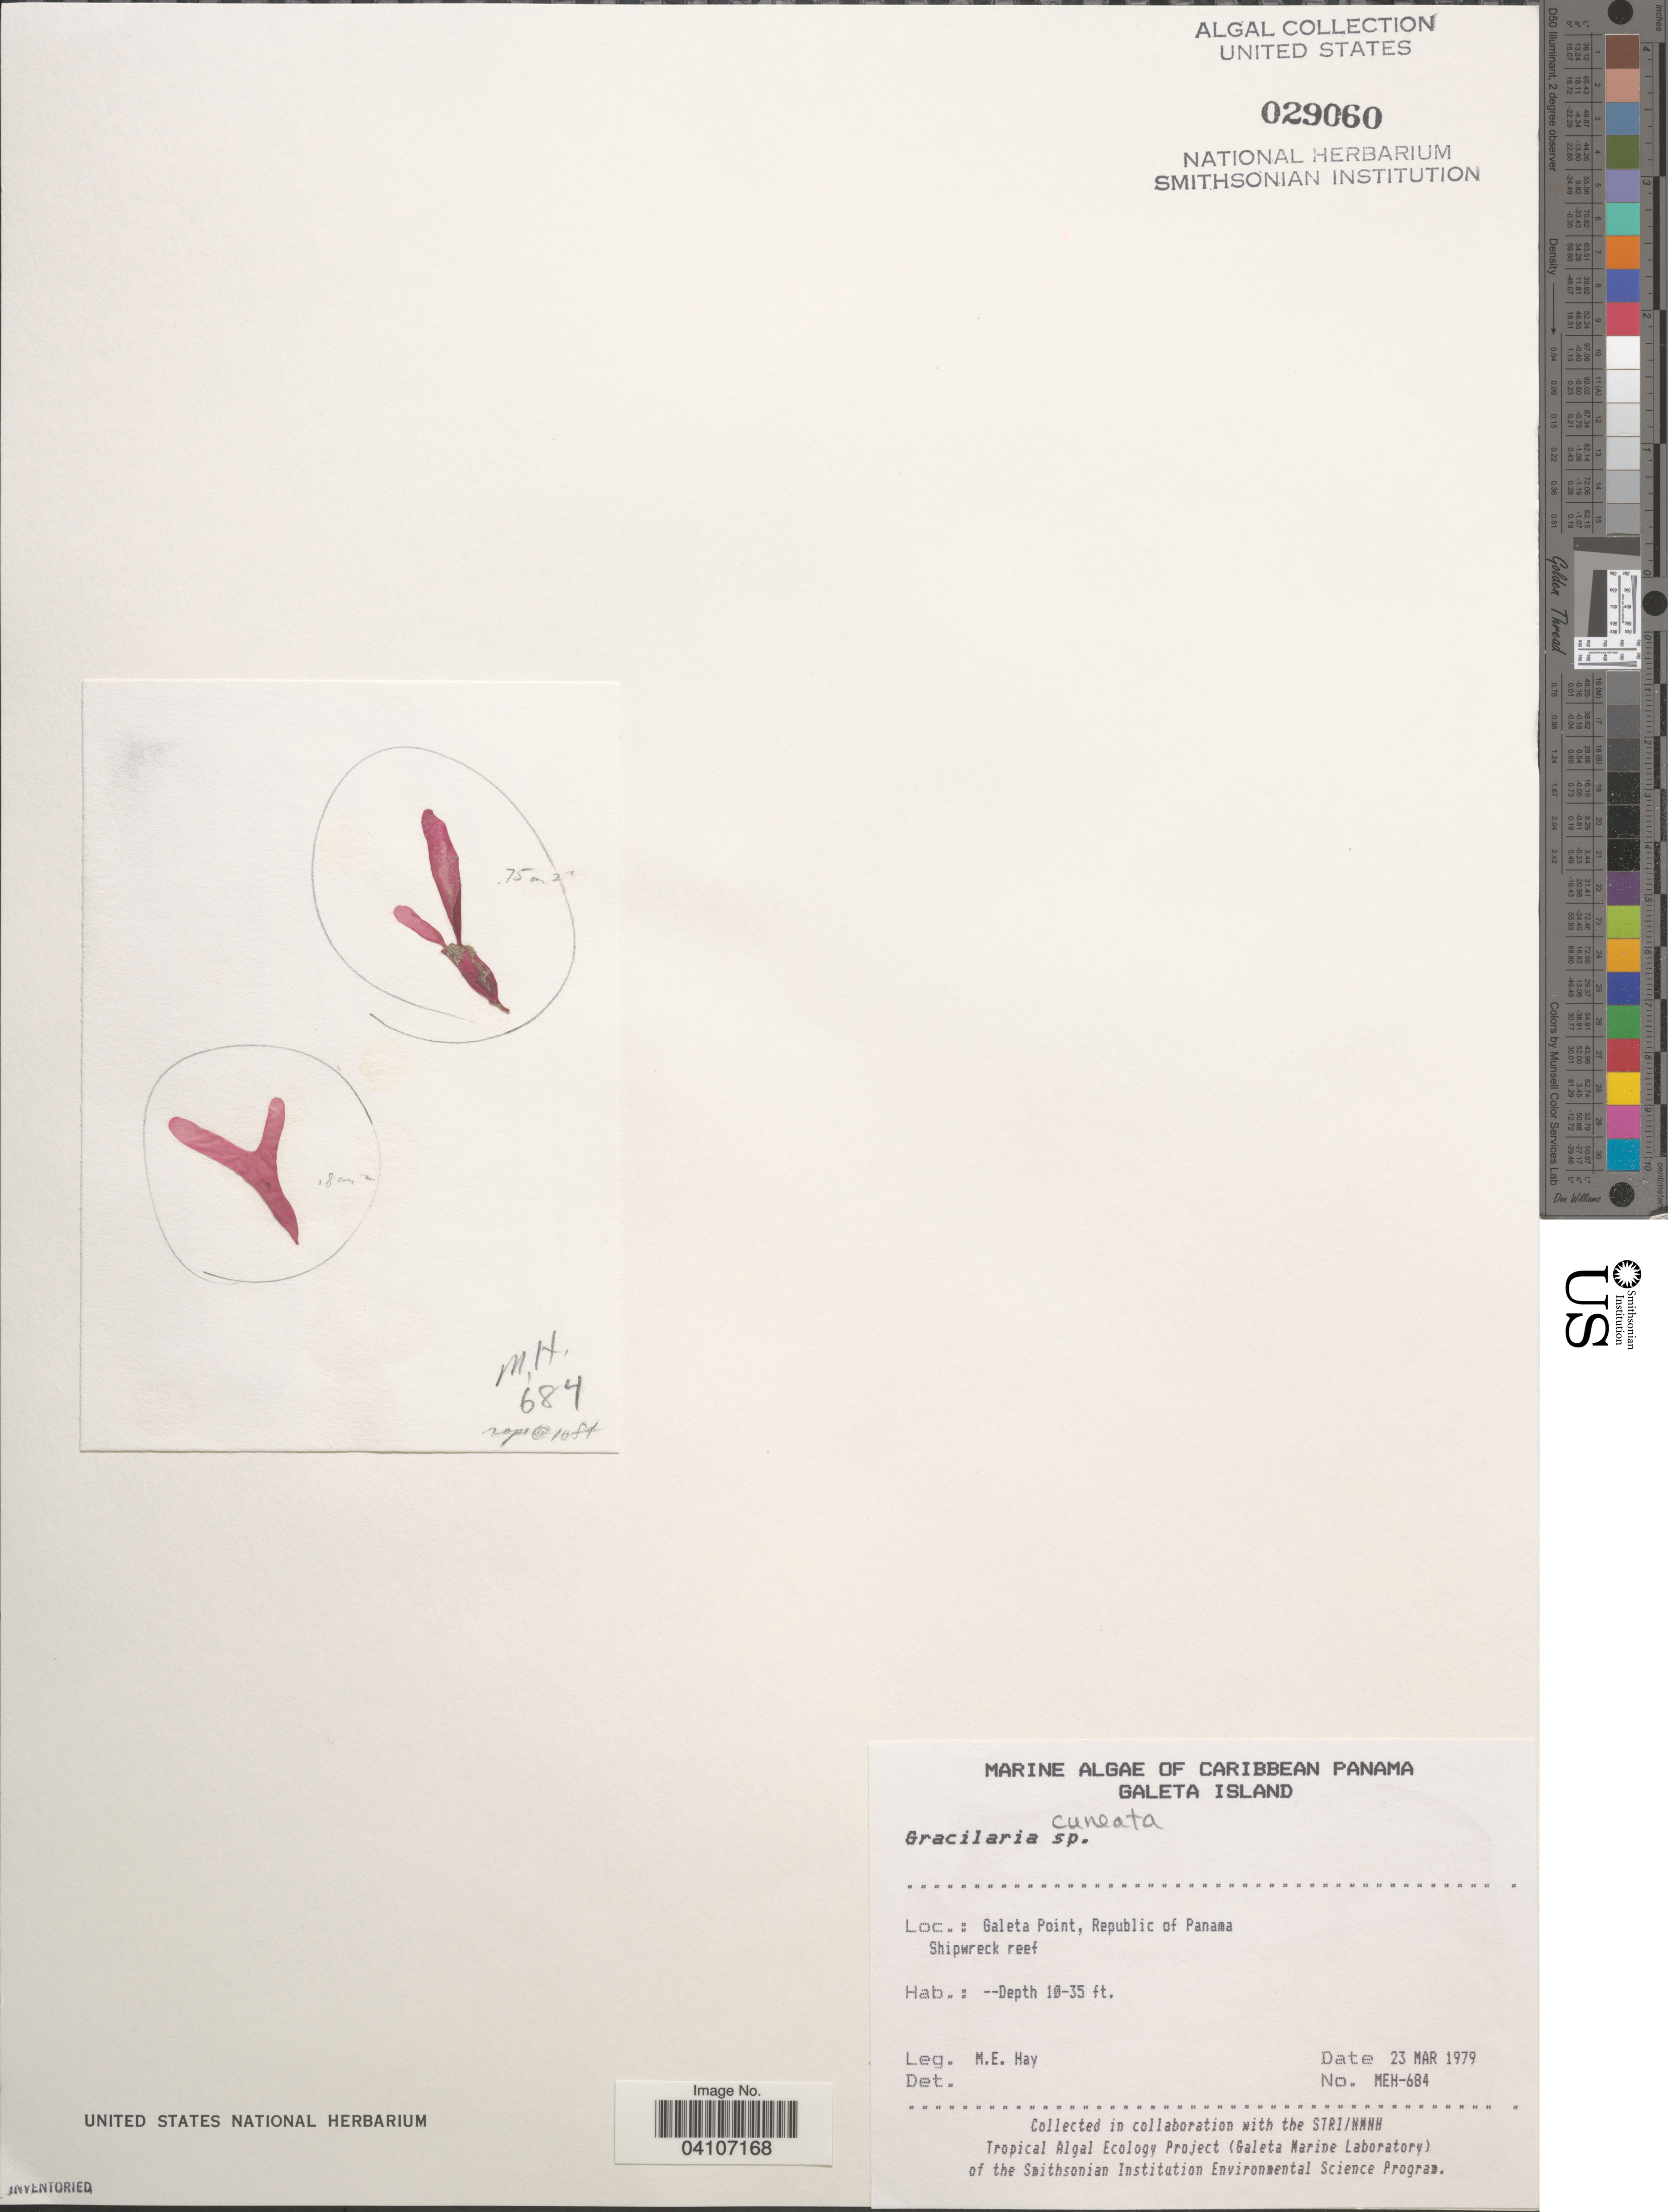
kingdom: Plantae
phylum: Rhodophyta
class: Florideophyceae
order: Gracilariales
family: Gracilariaceae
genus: Gracilaria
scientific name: Gracilaria cuneata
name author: Aresch.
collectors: M. E. Hay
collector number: MEH-684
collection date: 1979-03-23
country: Panama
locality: Caribbean Panama. Galeta Island. Galeta Point, Republic of Panama. Shipwreck reef.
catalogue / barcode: US 29060